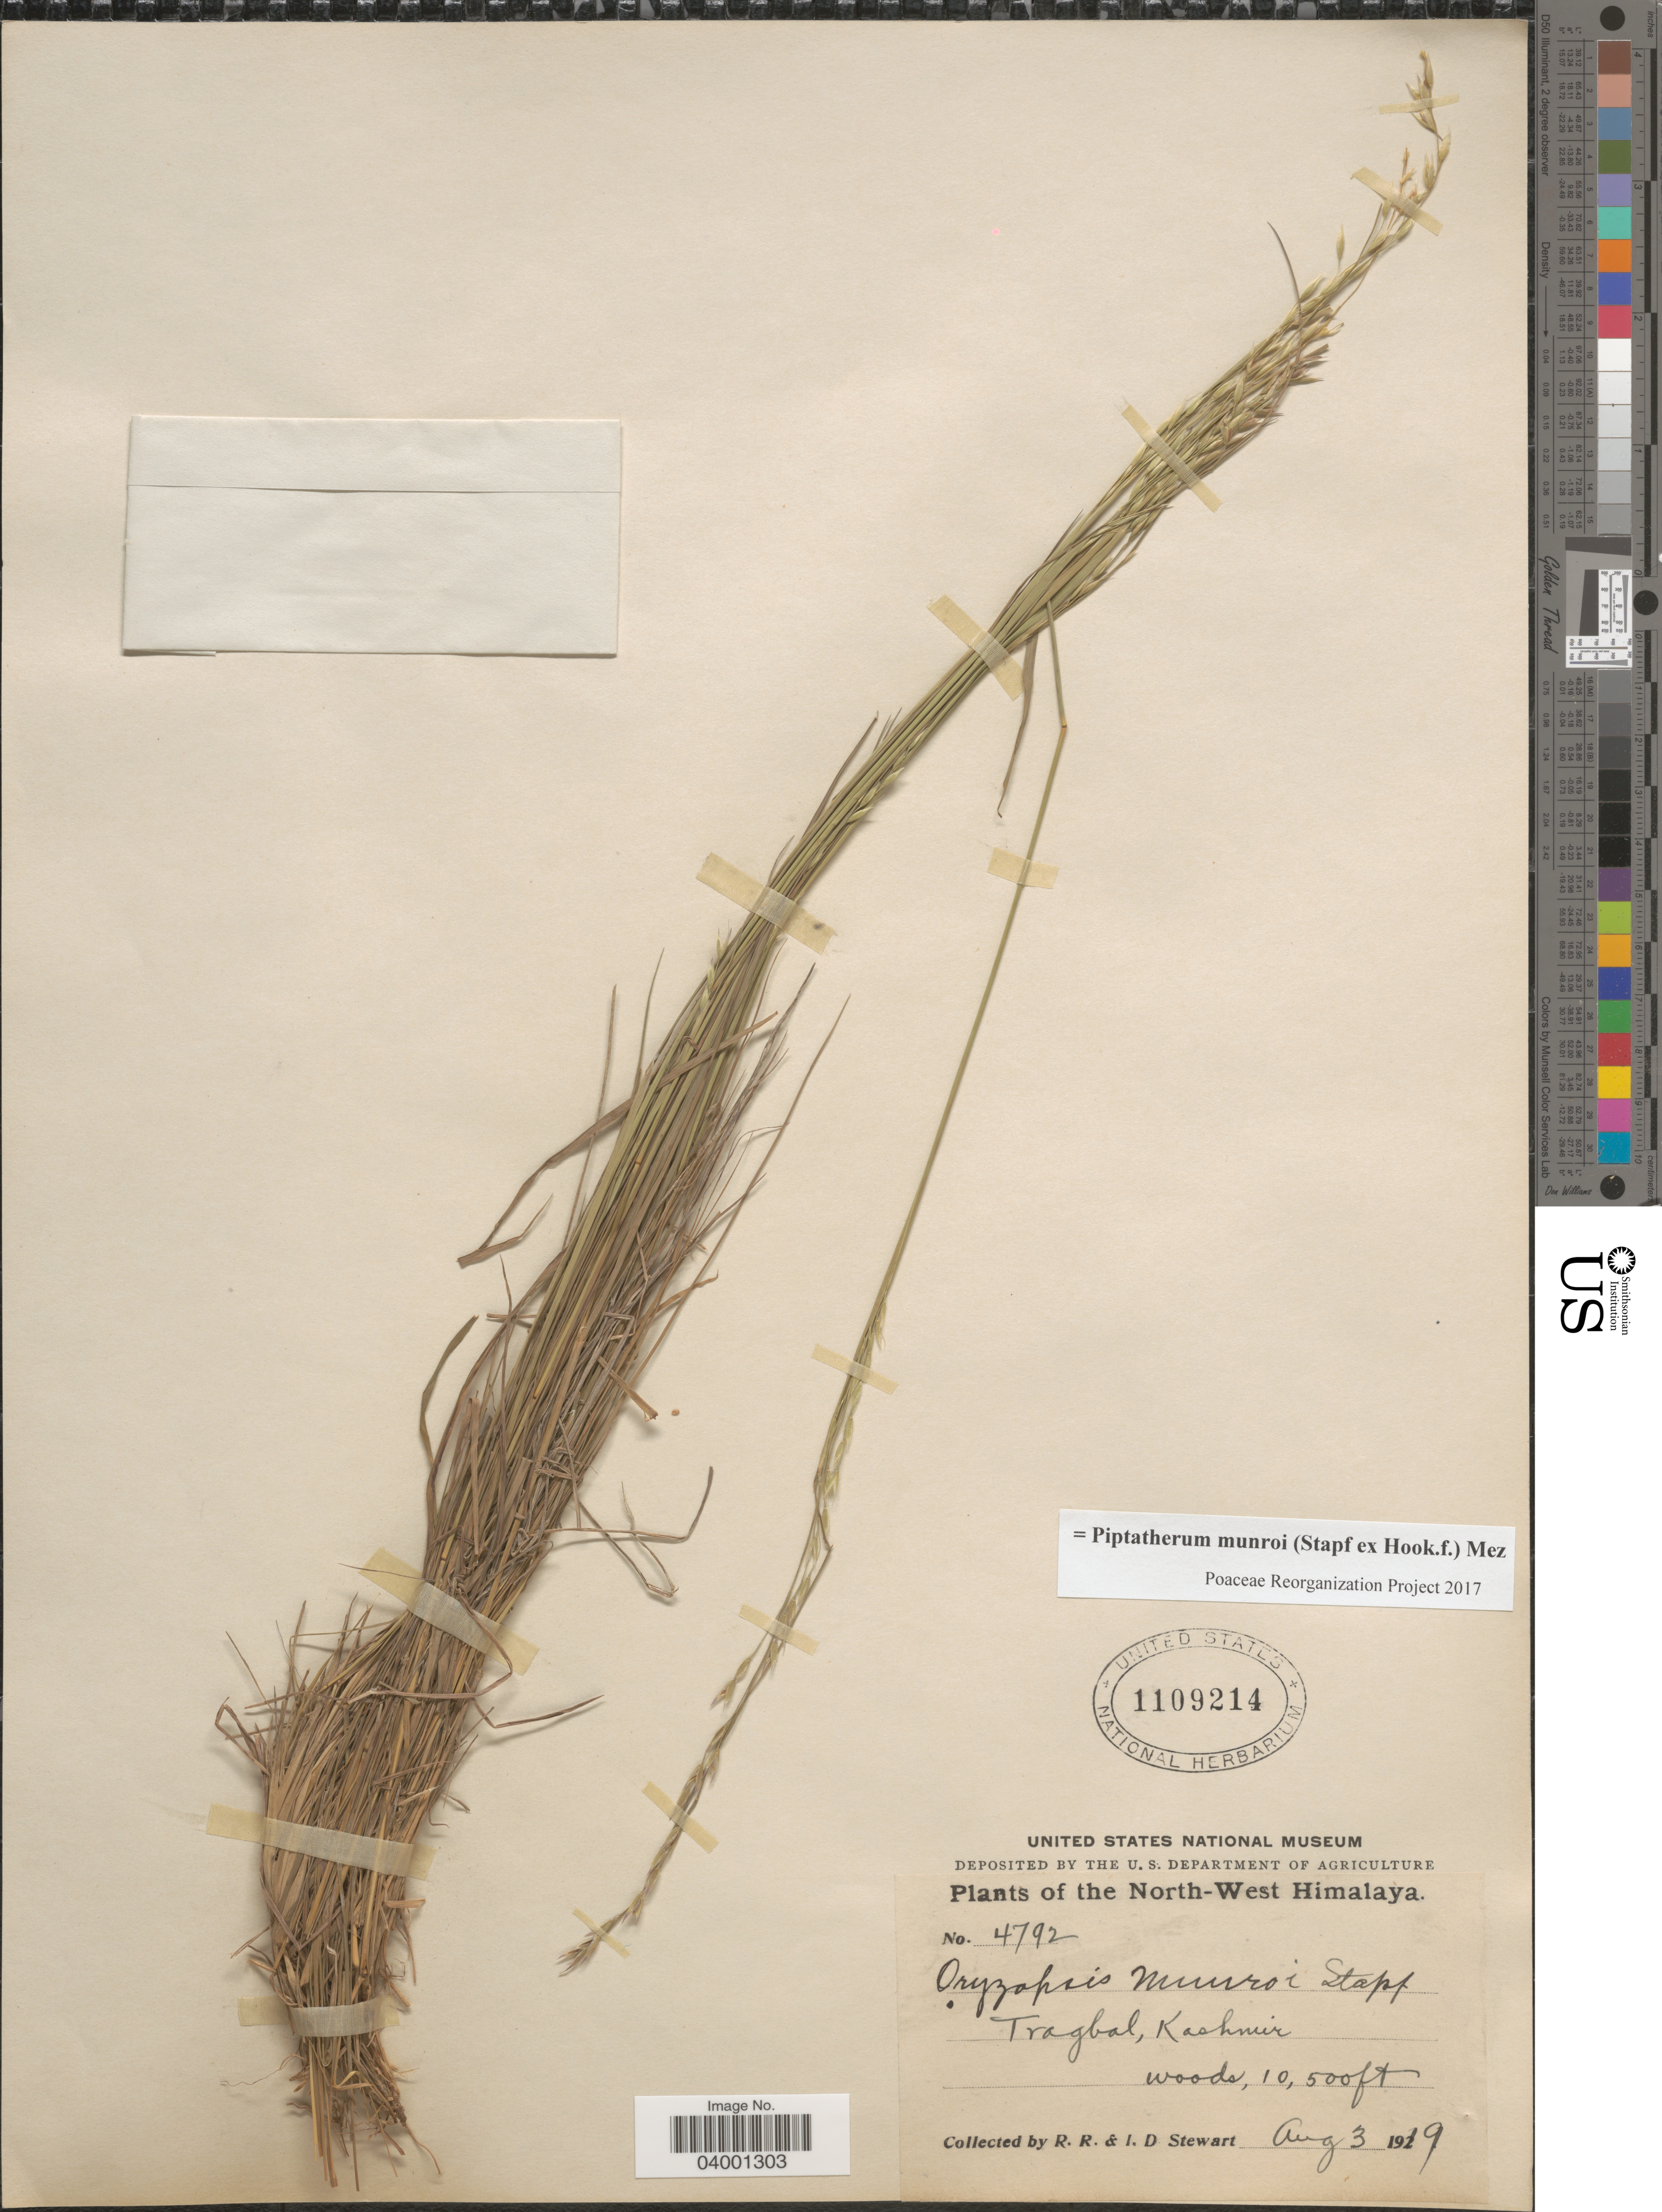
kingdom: Plantae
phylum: Tracheophyta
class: Liliopsida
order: Poales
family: Poaceae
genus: Piptatherum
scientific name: Piptatherum munroi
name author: (Stapf) Mez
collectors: R. Stewart & I. Stewart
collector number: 4792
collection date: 1919-08-03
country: India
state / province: Jammu and Kashmir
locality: The North-West Himalaya. Tragbal, Kashmir.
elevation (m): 3200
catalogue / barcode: US 1109214